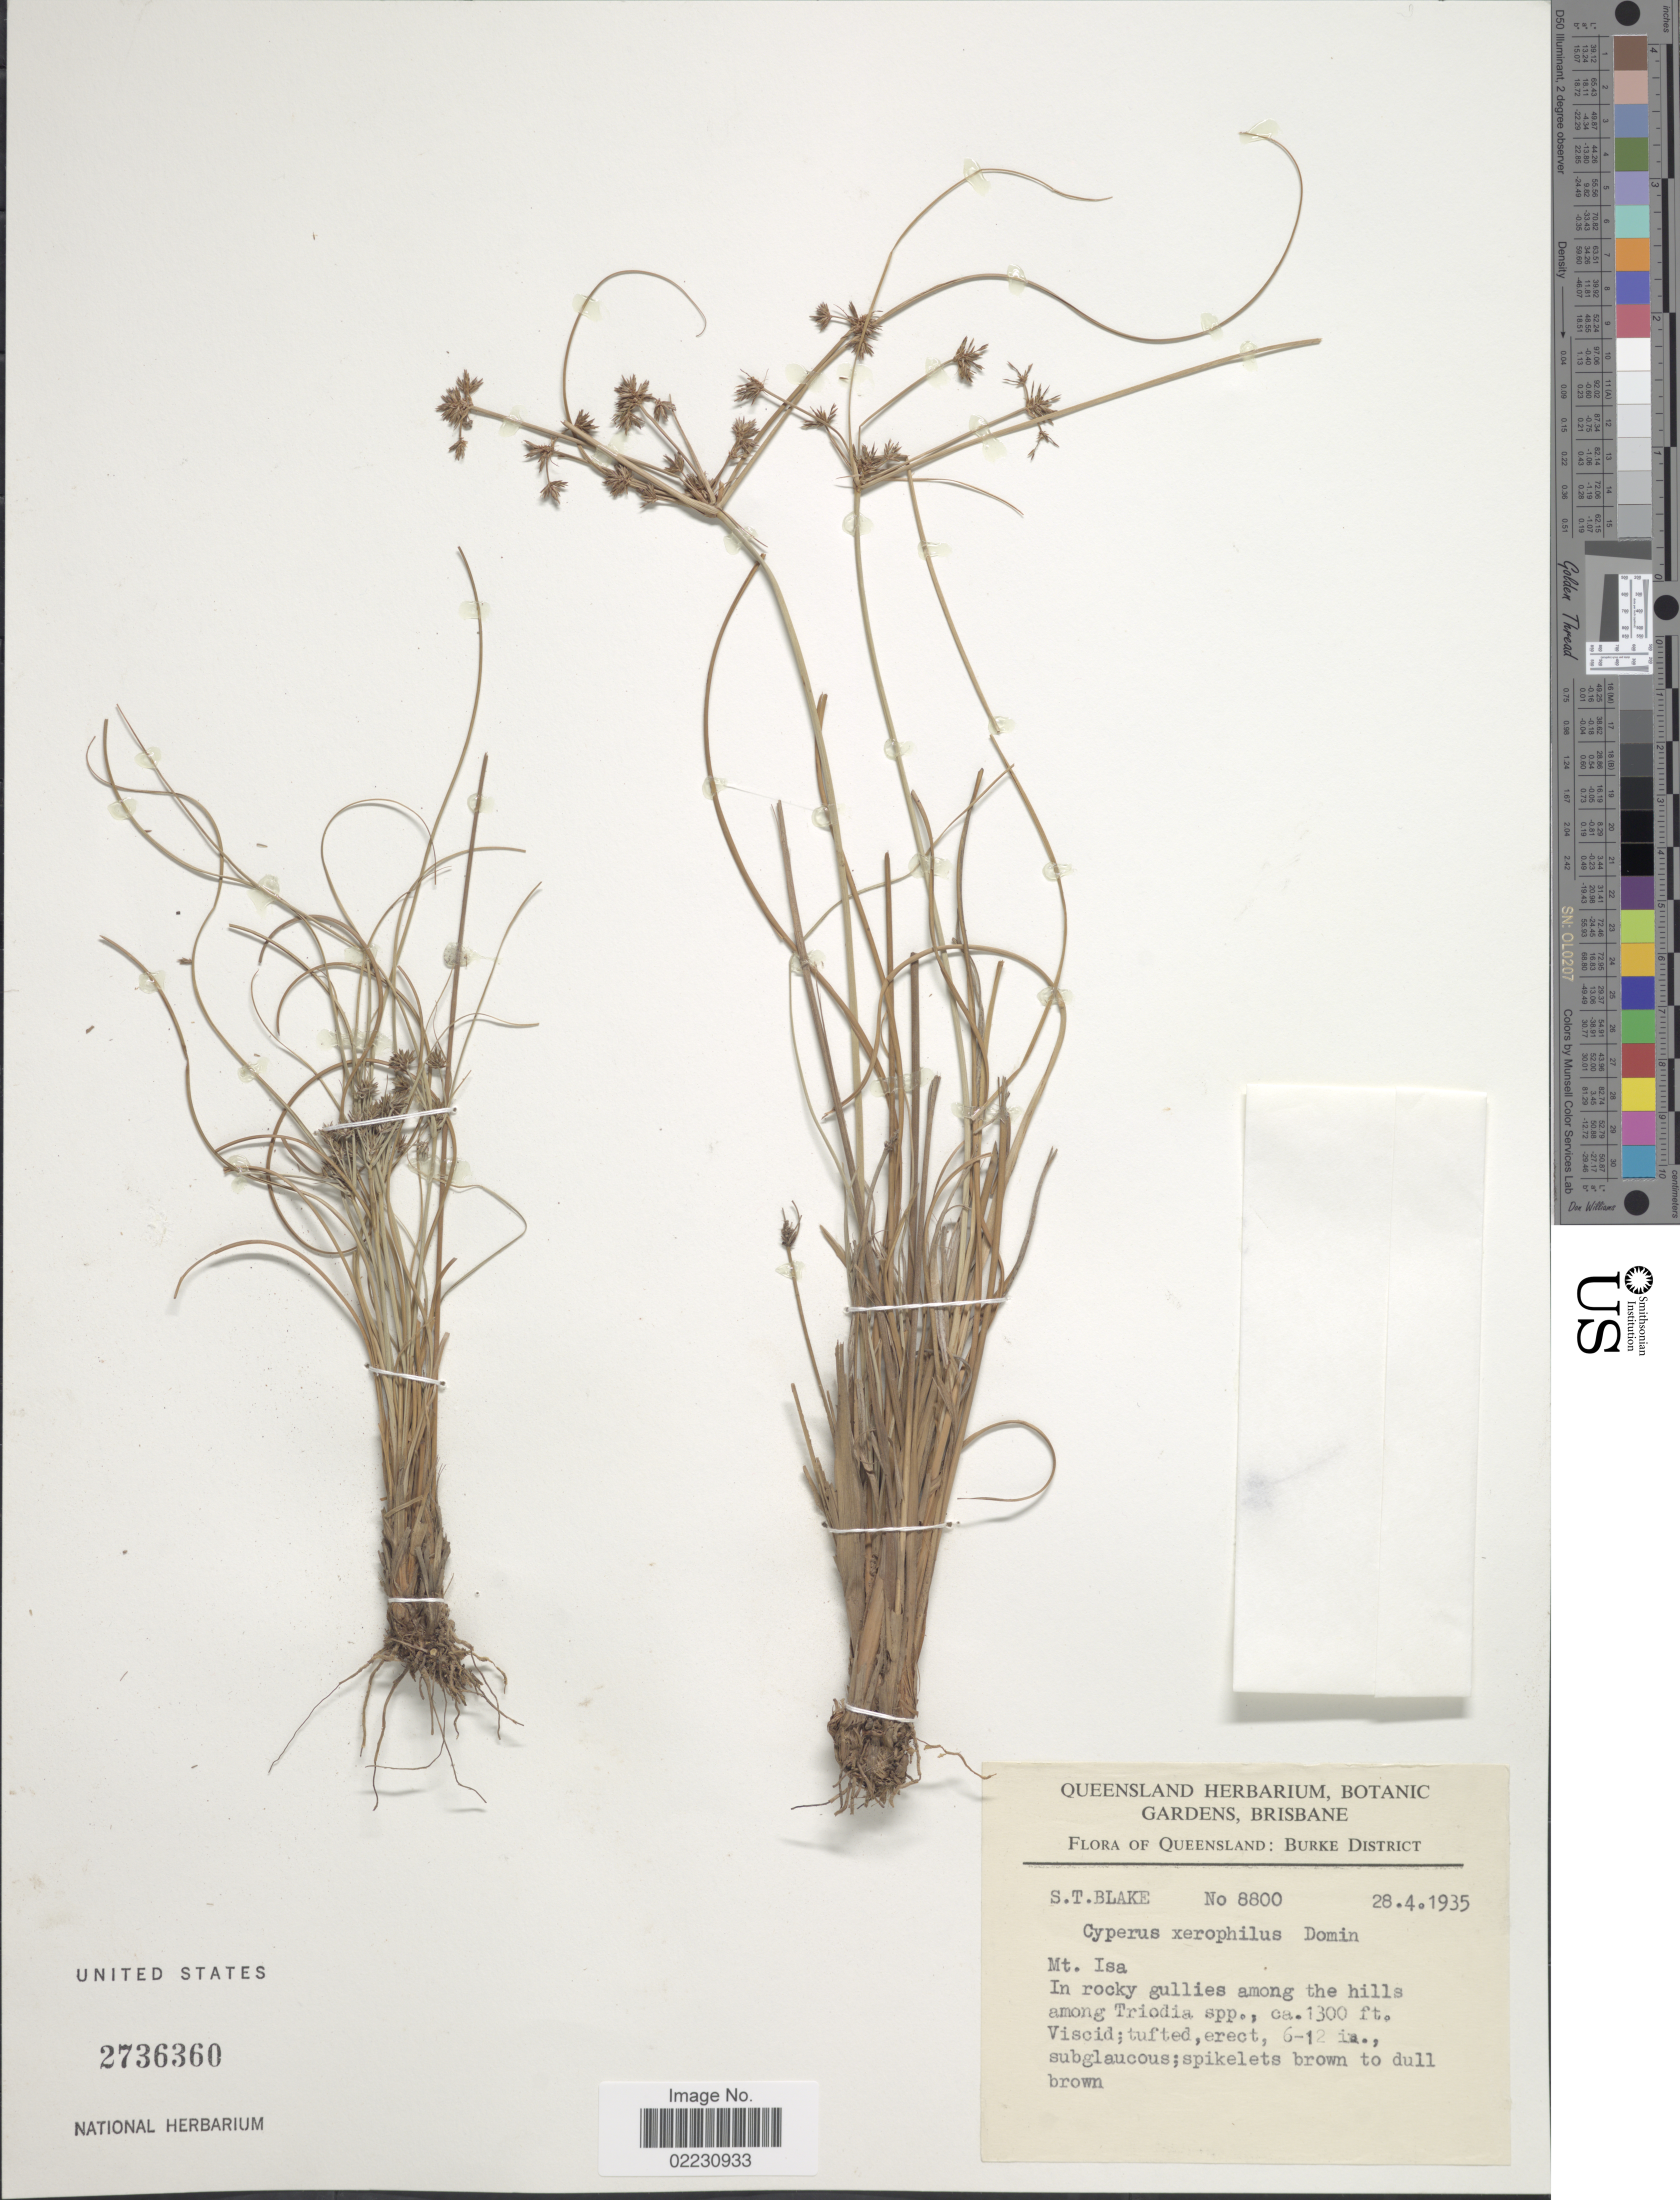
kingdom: Plantae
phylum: Tracheophyta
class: Liliopsida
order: Poales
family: Cyperaceae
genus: Cyperus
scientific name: Cyperus xerophilus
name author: Cherm.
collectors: S. T. Blake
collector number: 8800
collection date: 1935-04-28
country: Australia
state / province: Queensland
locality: Burke District, Mt. Isa, among the hills among Triodia ssp.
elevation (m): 396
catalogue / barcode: US 2736360